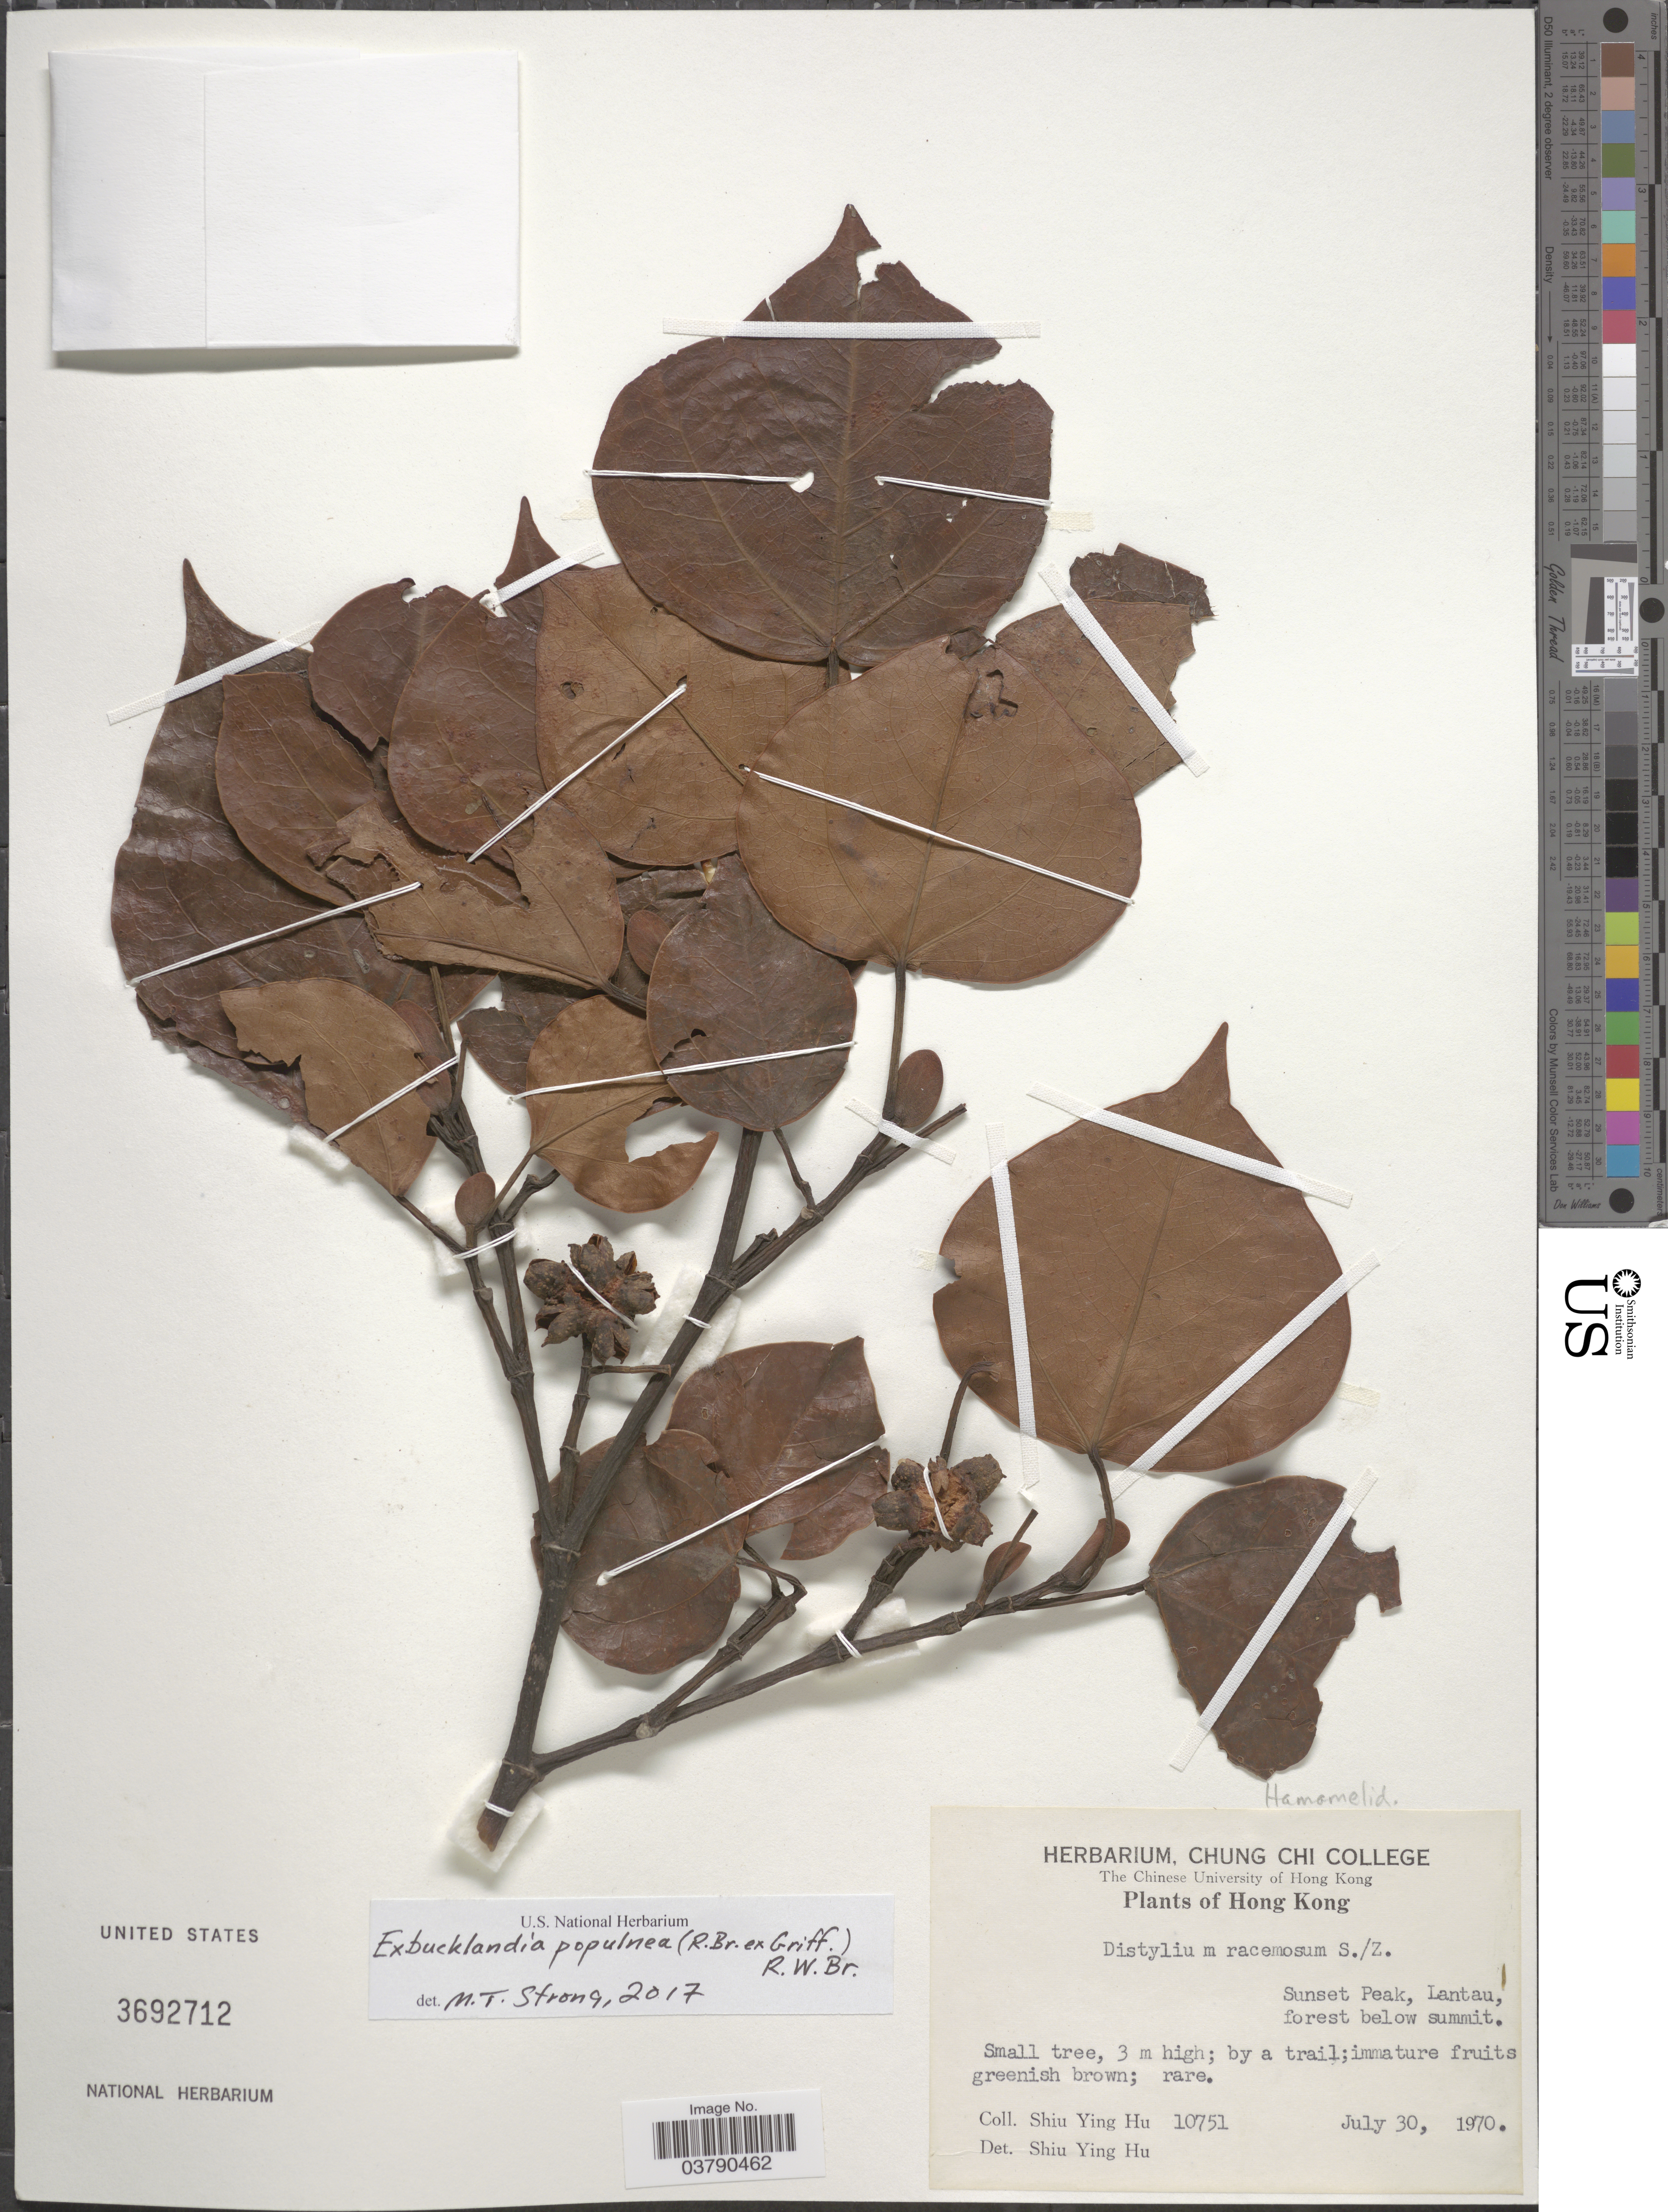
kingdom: Plantae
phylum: Tracheophyta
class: Magnoliopsida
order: Saxifragales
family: Hamamelidaceae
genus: Exbucklandia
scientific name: Exbucklandia populnea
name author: (R. Br. ex Griff.) R.W. Br.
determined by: Strong, Mark T., (BOT), Smithsonian Institution - National Museum of Natural History (UNITED STATES)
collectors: S. Y. Hu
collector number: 10751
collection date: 1970-07-30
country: China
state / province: Hong Kong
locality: Sunset Peak, Lantau, forest below summit.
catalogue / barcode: US 3692712